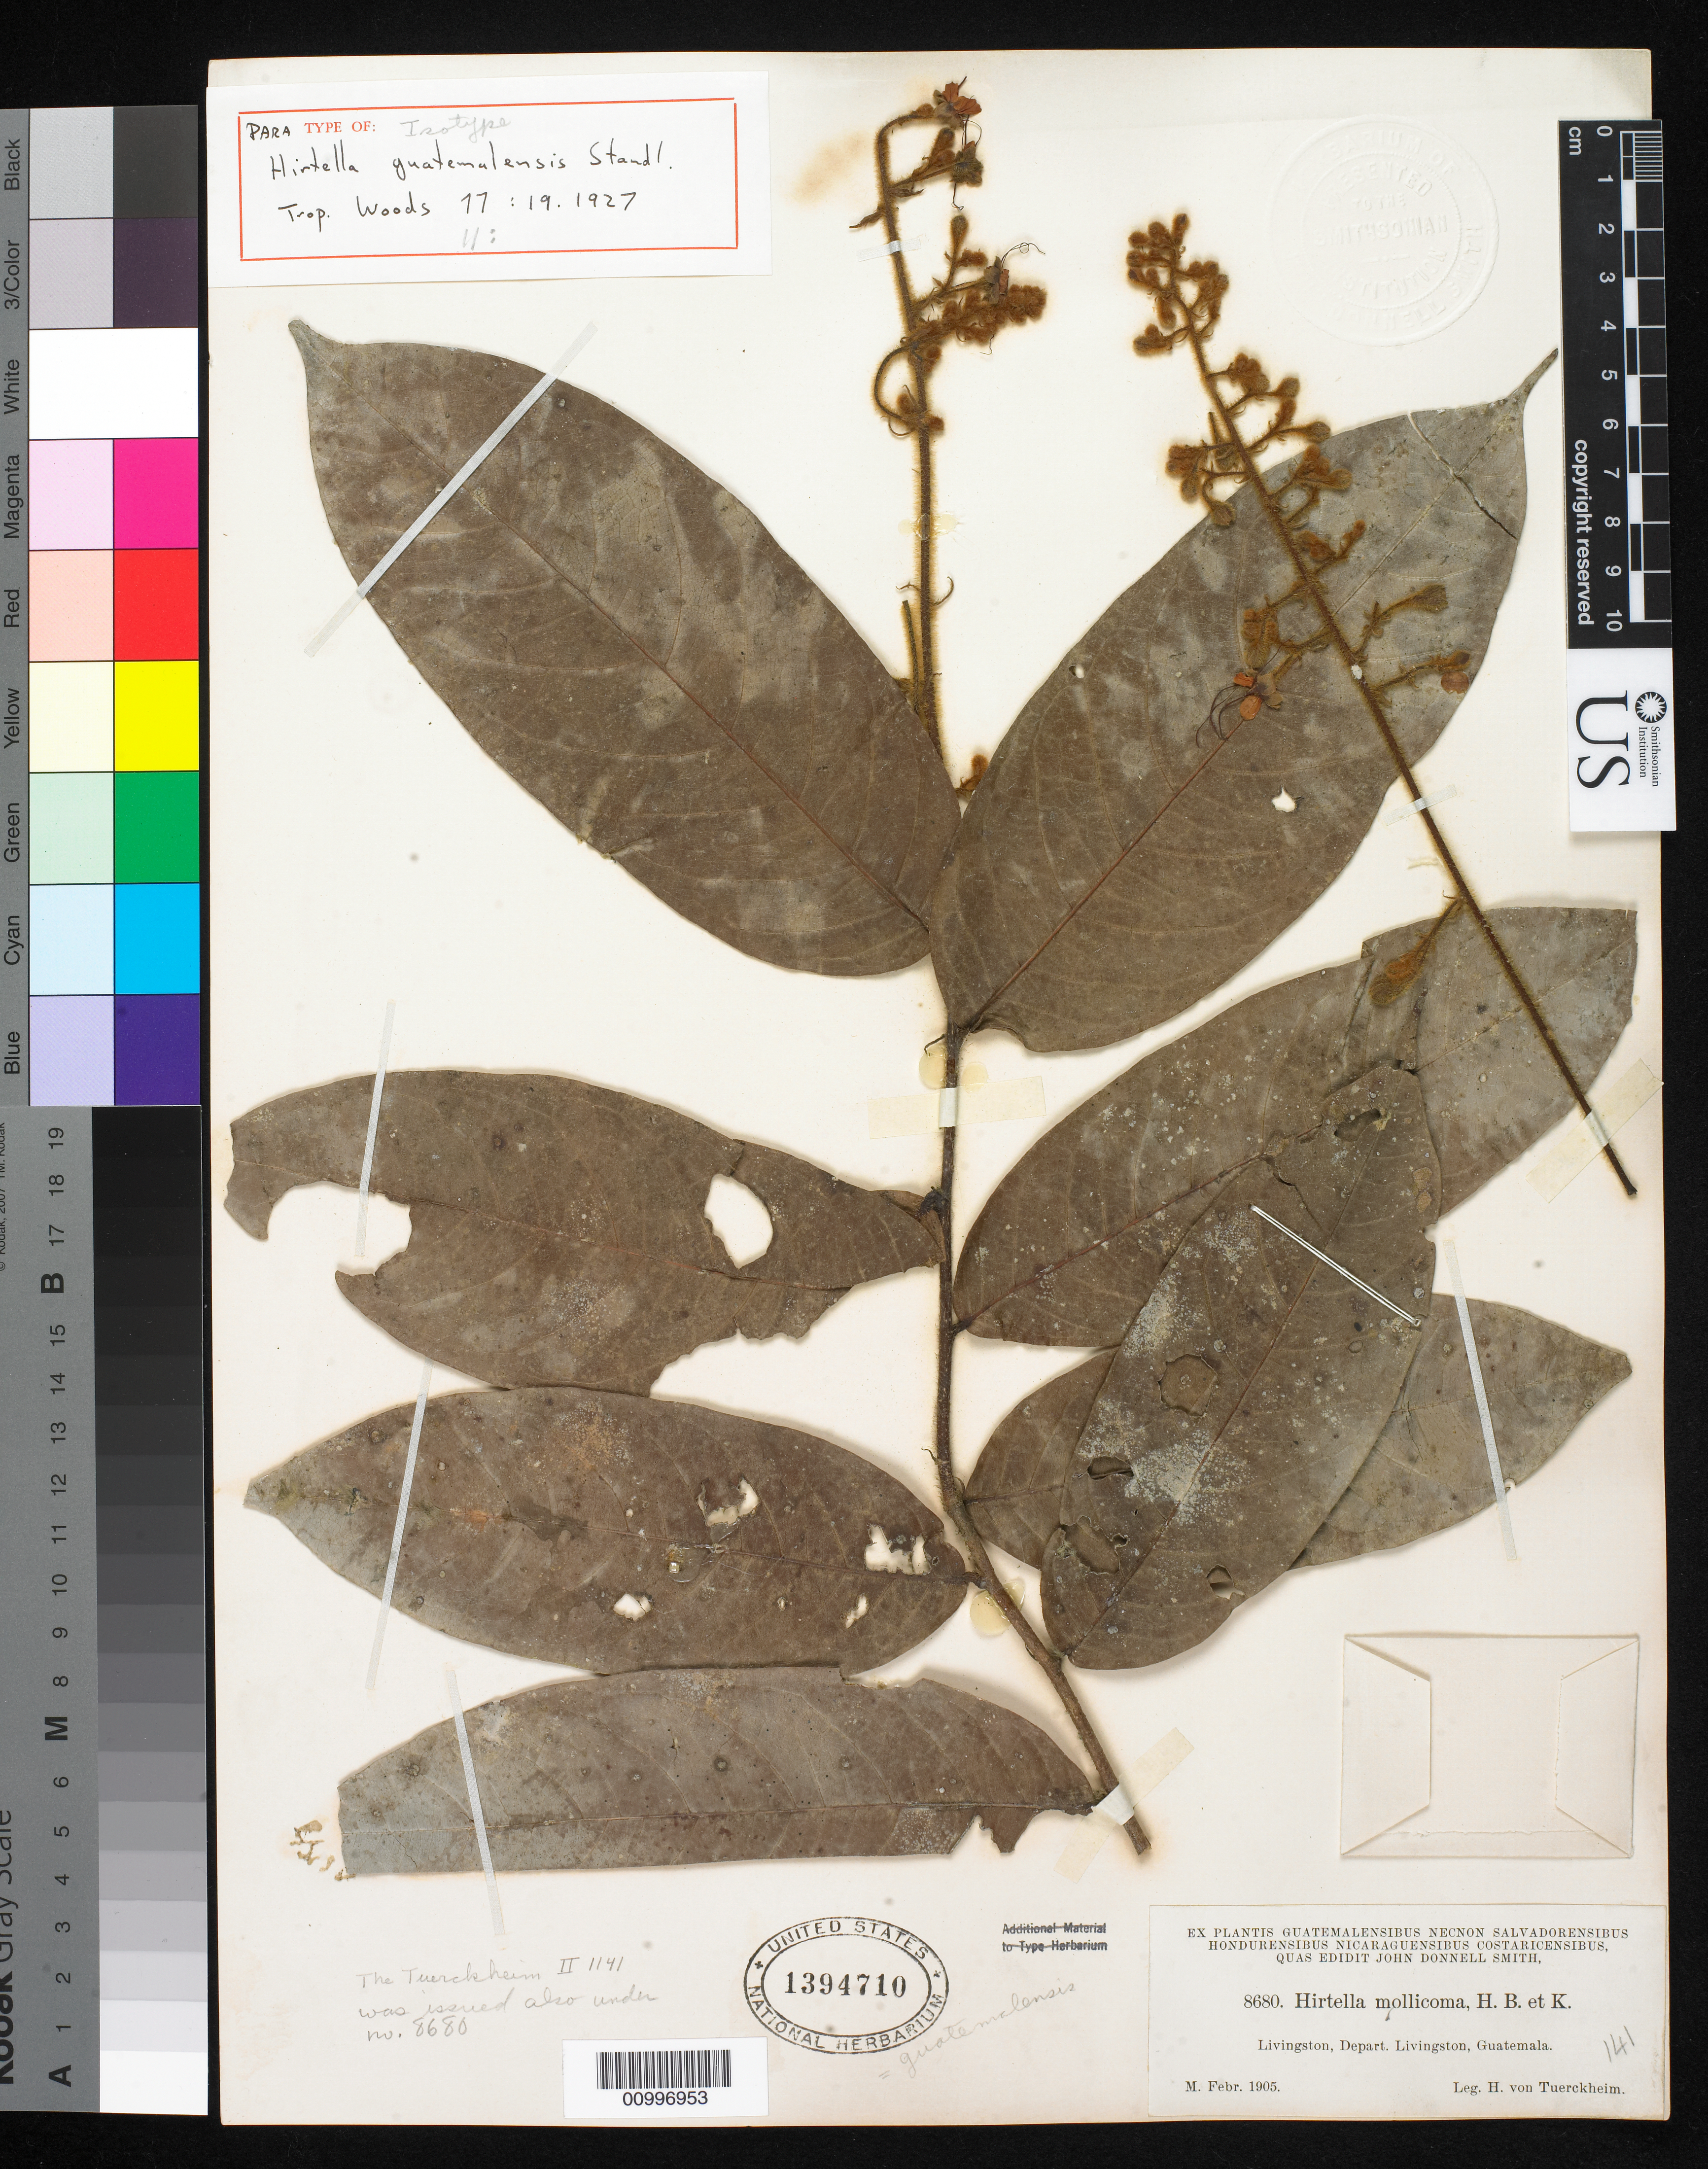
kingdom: Plantae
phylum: Tracheophyta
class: Magnoliopsida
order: Malpighiales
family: Chrysobalanaceae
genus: Hirtella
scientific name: Hirtella guatemalensis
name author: Standl.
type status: Isotype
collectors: H. von Türckheim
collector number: II 1141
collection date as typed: Feb 1905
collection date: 1905-02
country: Guatemala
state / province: Izabal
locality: Livingston, Depart. Livingston.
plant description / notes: From Herbarium of John Donnell Smith; sheet has J.D. Smith's number 8680. Erroneously annotated as "paratype".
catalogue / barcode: US 1394710